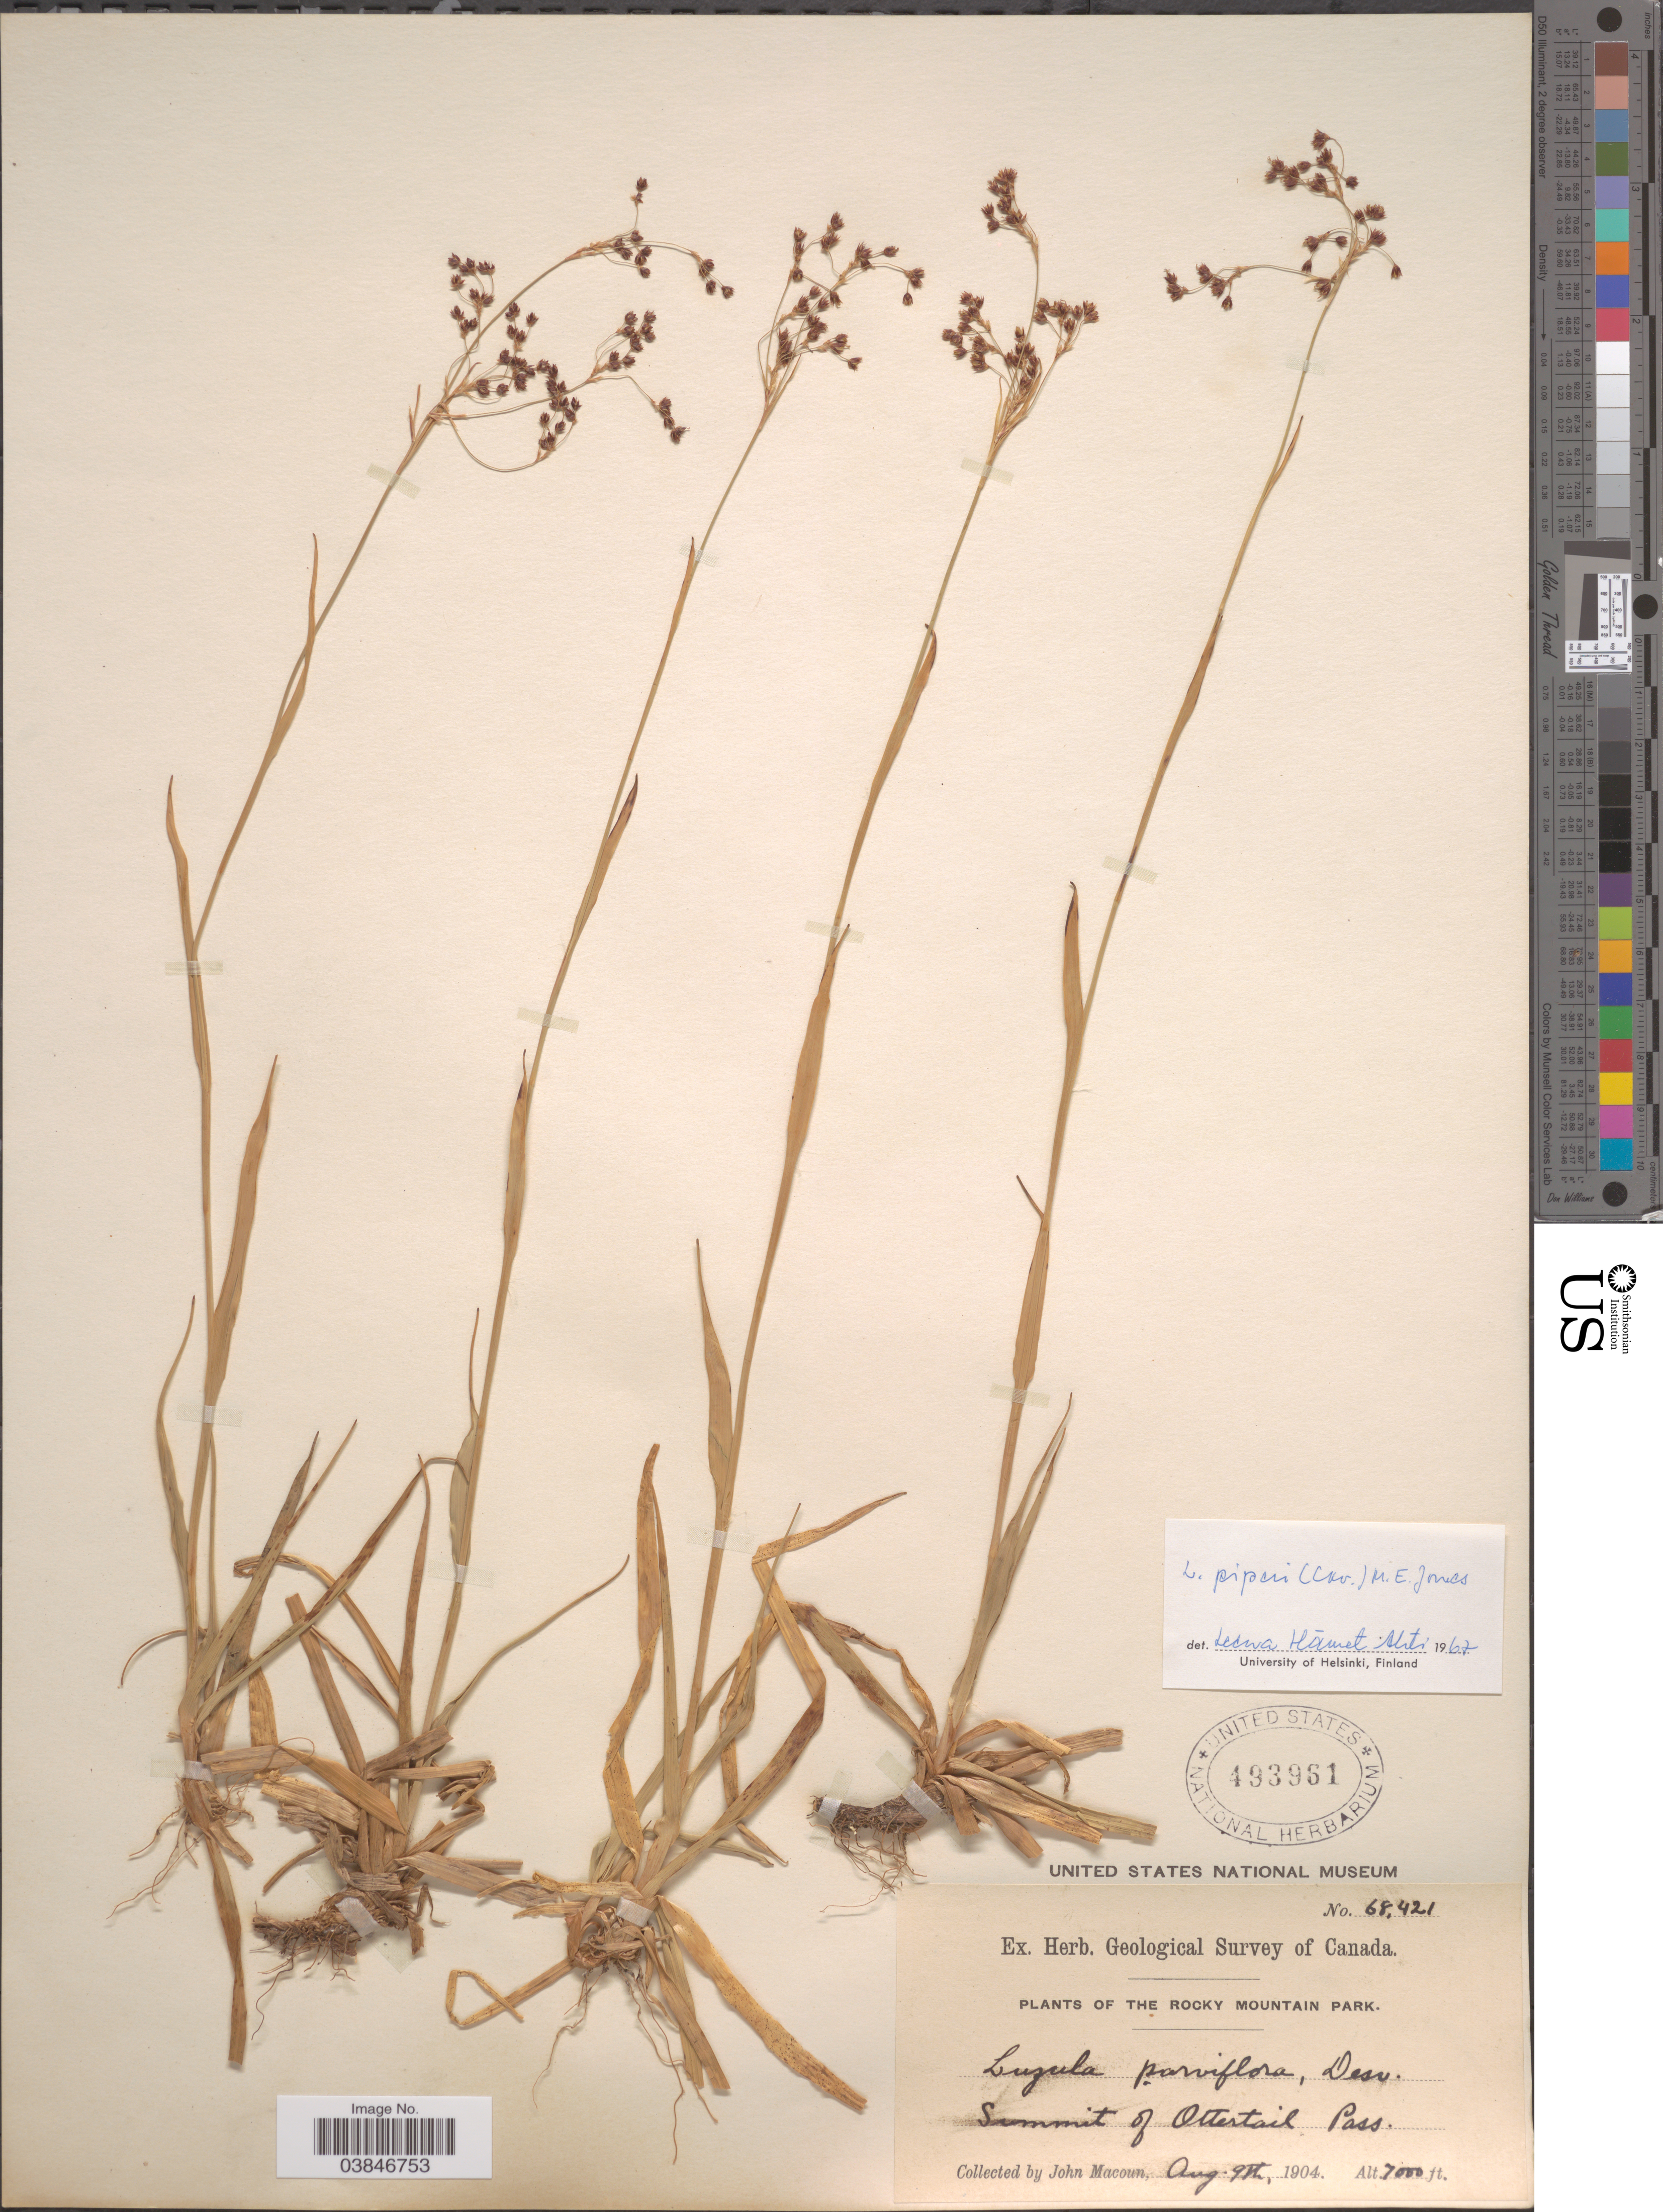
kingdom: Plantae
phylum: Tracheophyta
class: Liliopsida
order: Poales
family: Juncaceae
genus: Luzula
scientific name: Luzula piperi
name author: (Coville) M.E. Jones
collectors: J. Macoun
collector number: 68421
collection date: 1904-08-09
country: Canada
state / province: British Columbia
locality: The Rocky Mountain Park. Summit of Ottertail Pass.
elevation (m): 2134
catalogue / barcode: US 493961